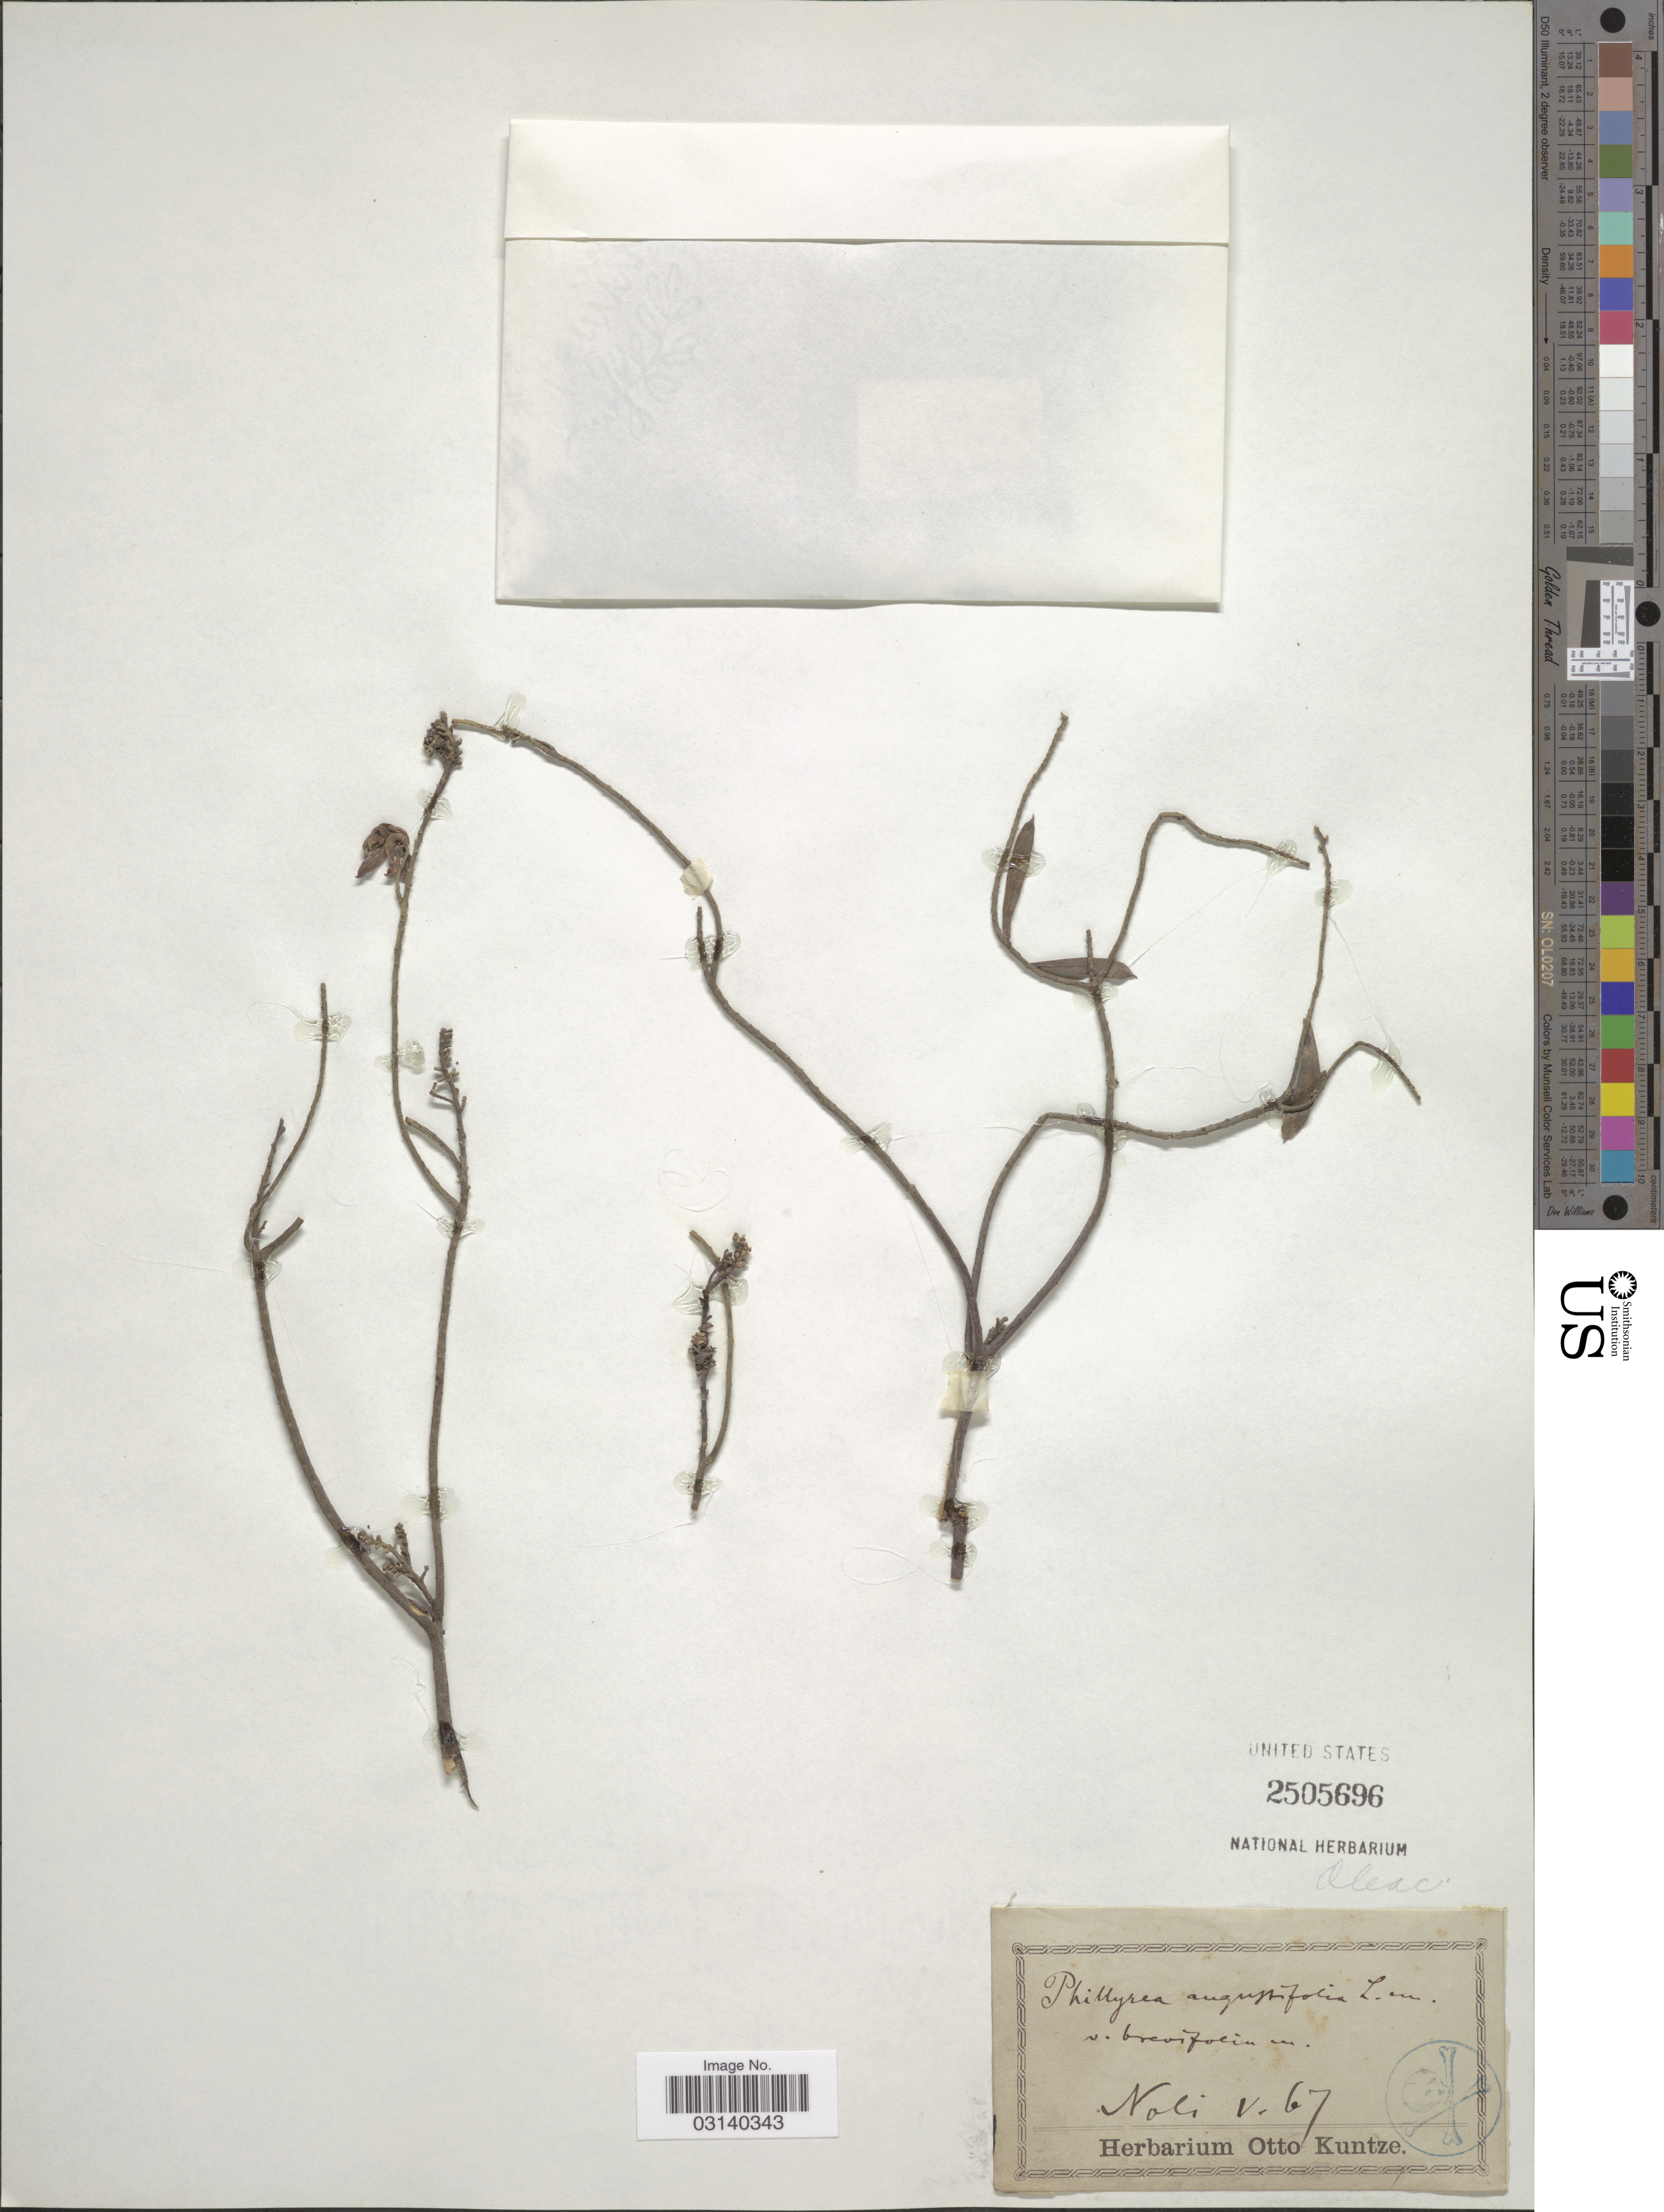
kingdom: Plantae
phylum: Tracheophyta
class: Magnoliopsida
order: Lamiales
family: Oleaceae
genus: Phillyrea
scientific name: Phillyrea angustifolia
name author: L.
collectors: ex herb. Otto Kuntze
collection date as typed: Transcribed d/m/y: /5/67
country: Italy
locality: Noli.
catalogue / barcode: US 2505696